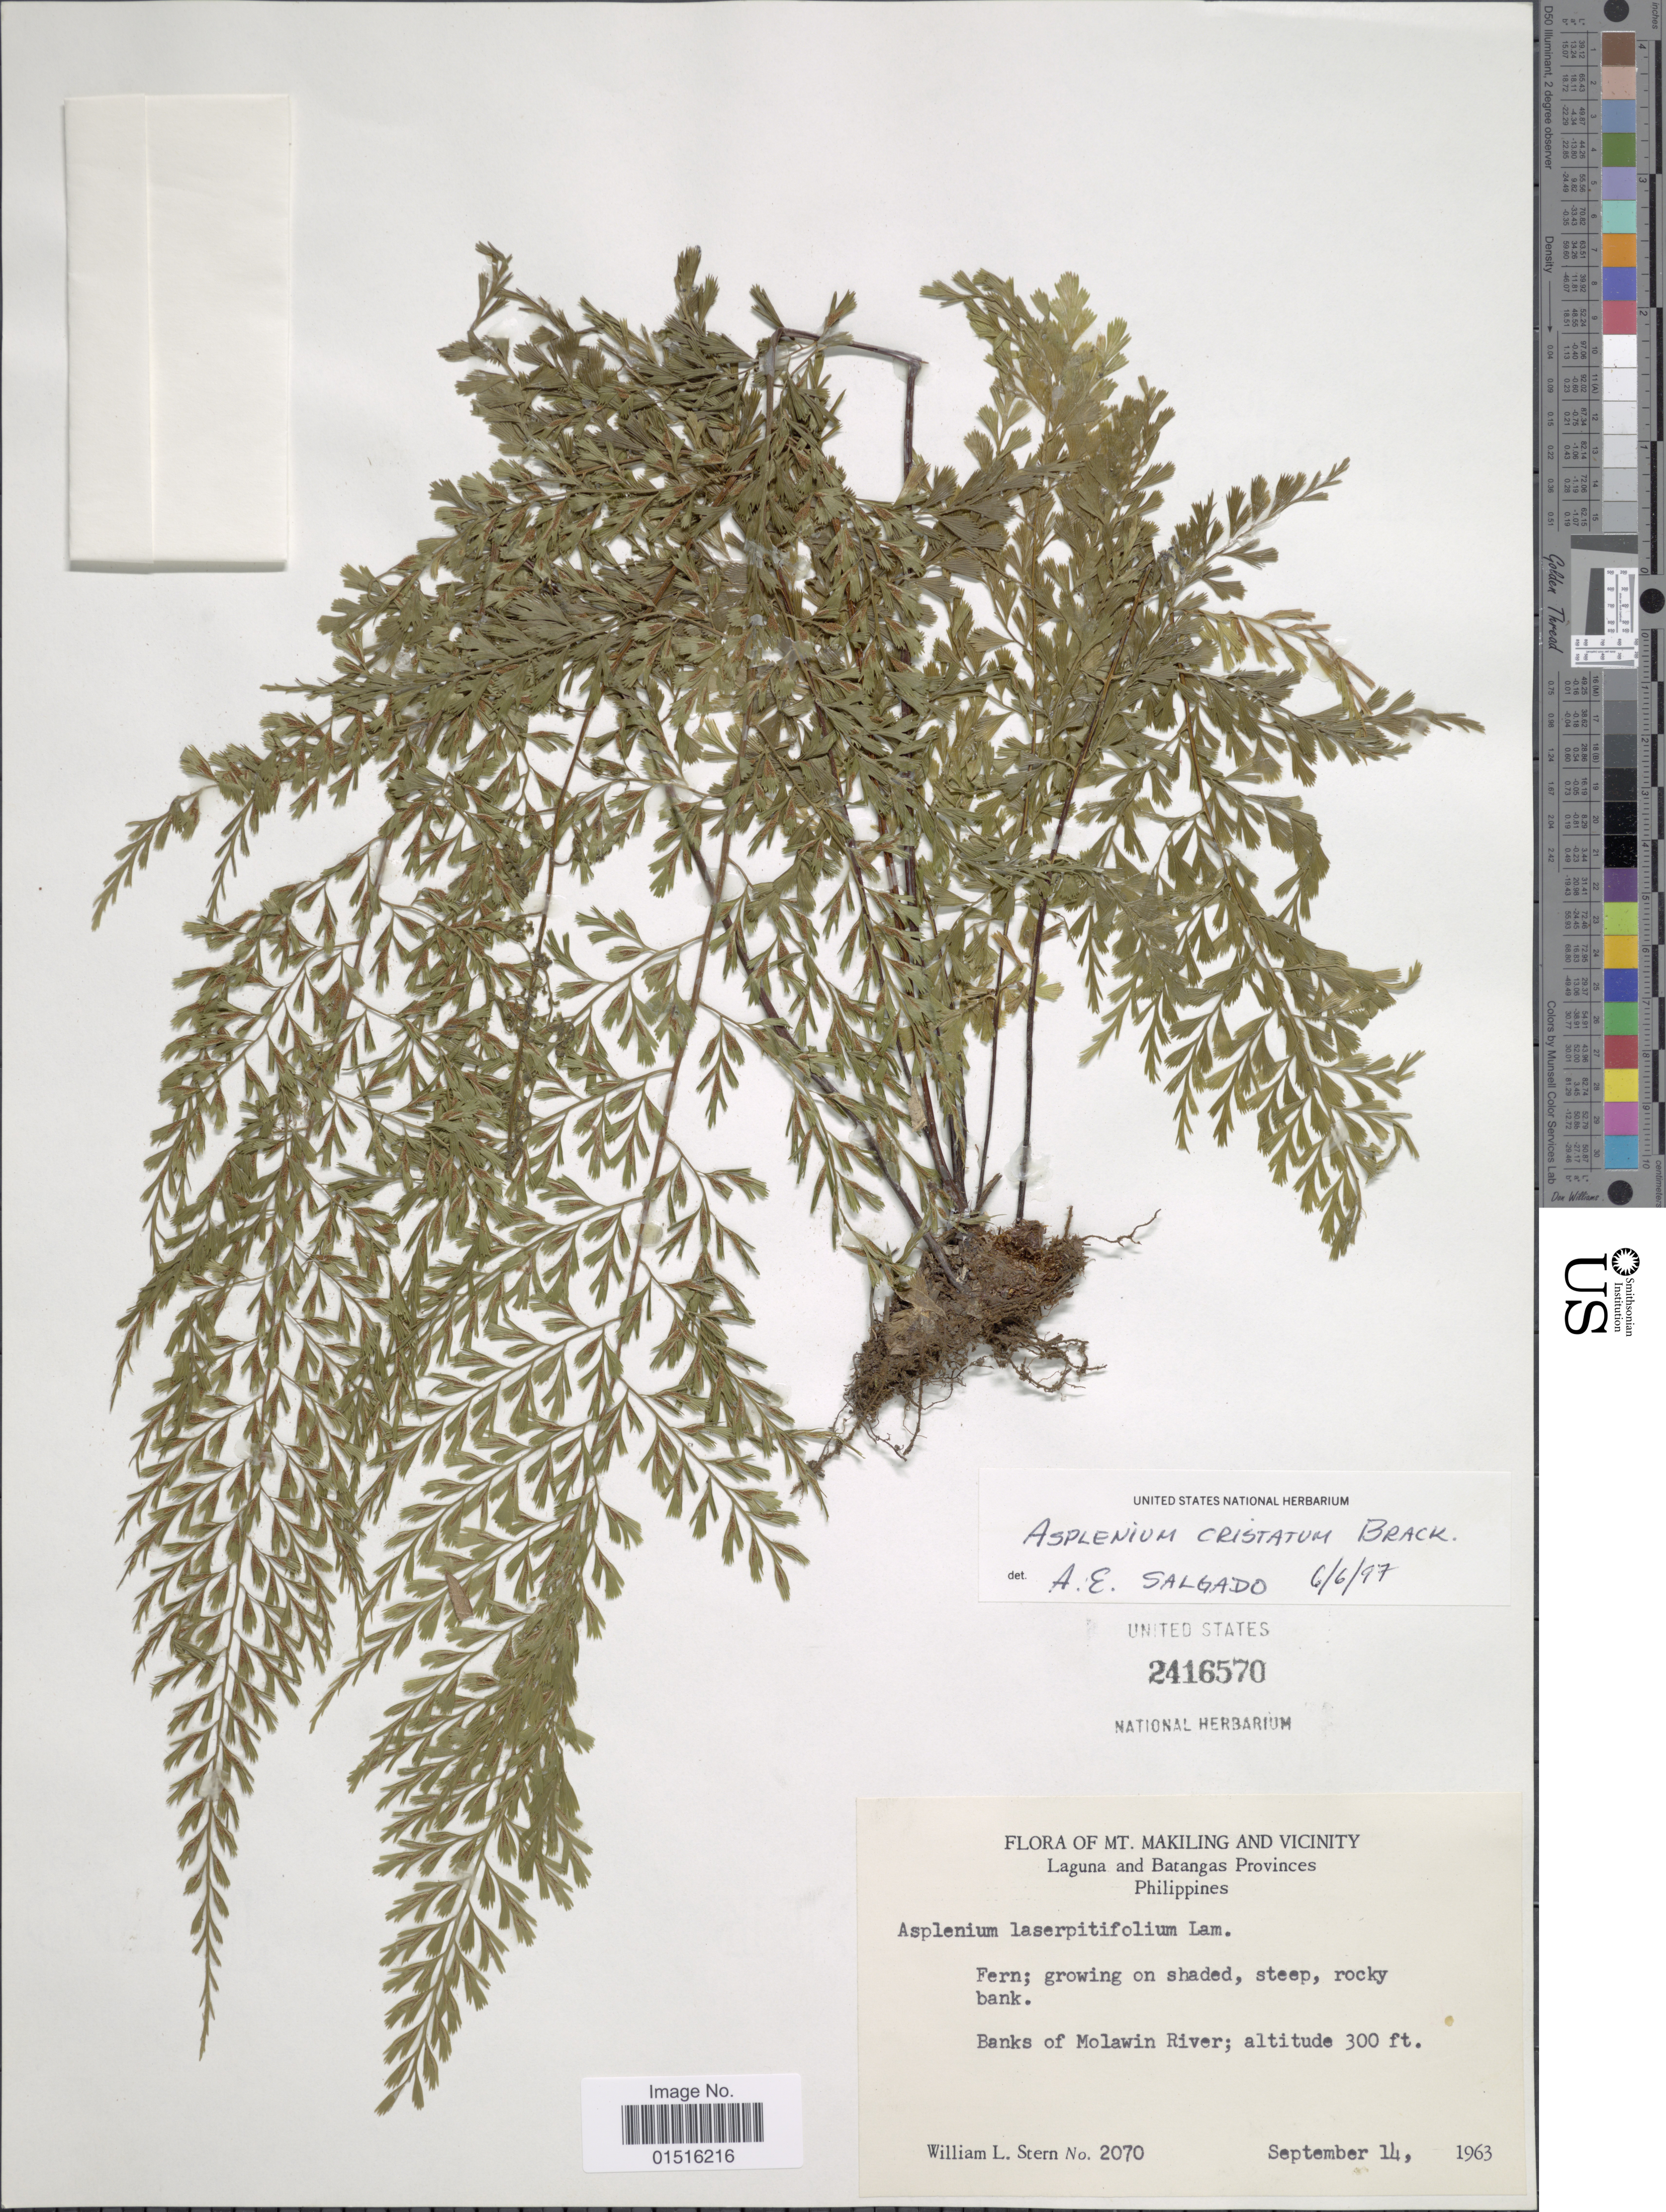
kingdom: Plantae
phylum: Tracheophyta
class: Polypodiopsida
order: Polypodiales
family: Aspleniaceae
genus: Asplenium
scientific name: Asplenium cristatum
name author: Lam.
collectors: W. L. Stern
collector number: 2070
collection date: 1963-09-14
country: Philippines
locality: Flora of Mt. Makiling and Vicinity, Laguna and Batangas Provinces, banks of Molawin River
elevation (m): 91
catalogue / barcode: US 2416570